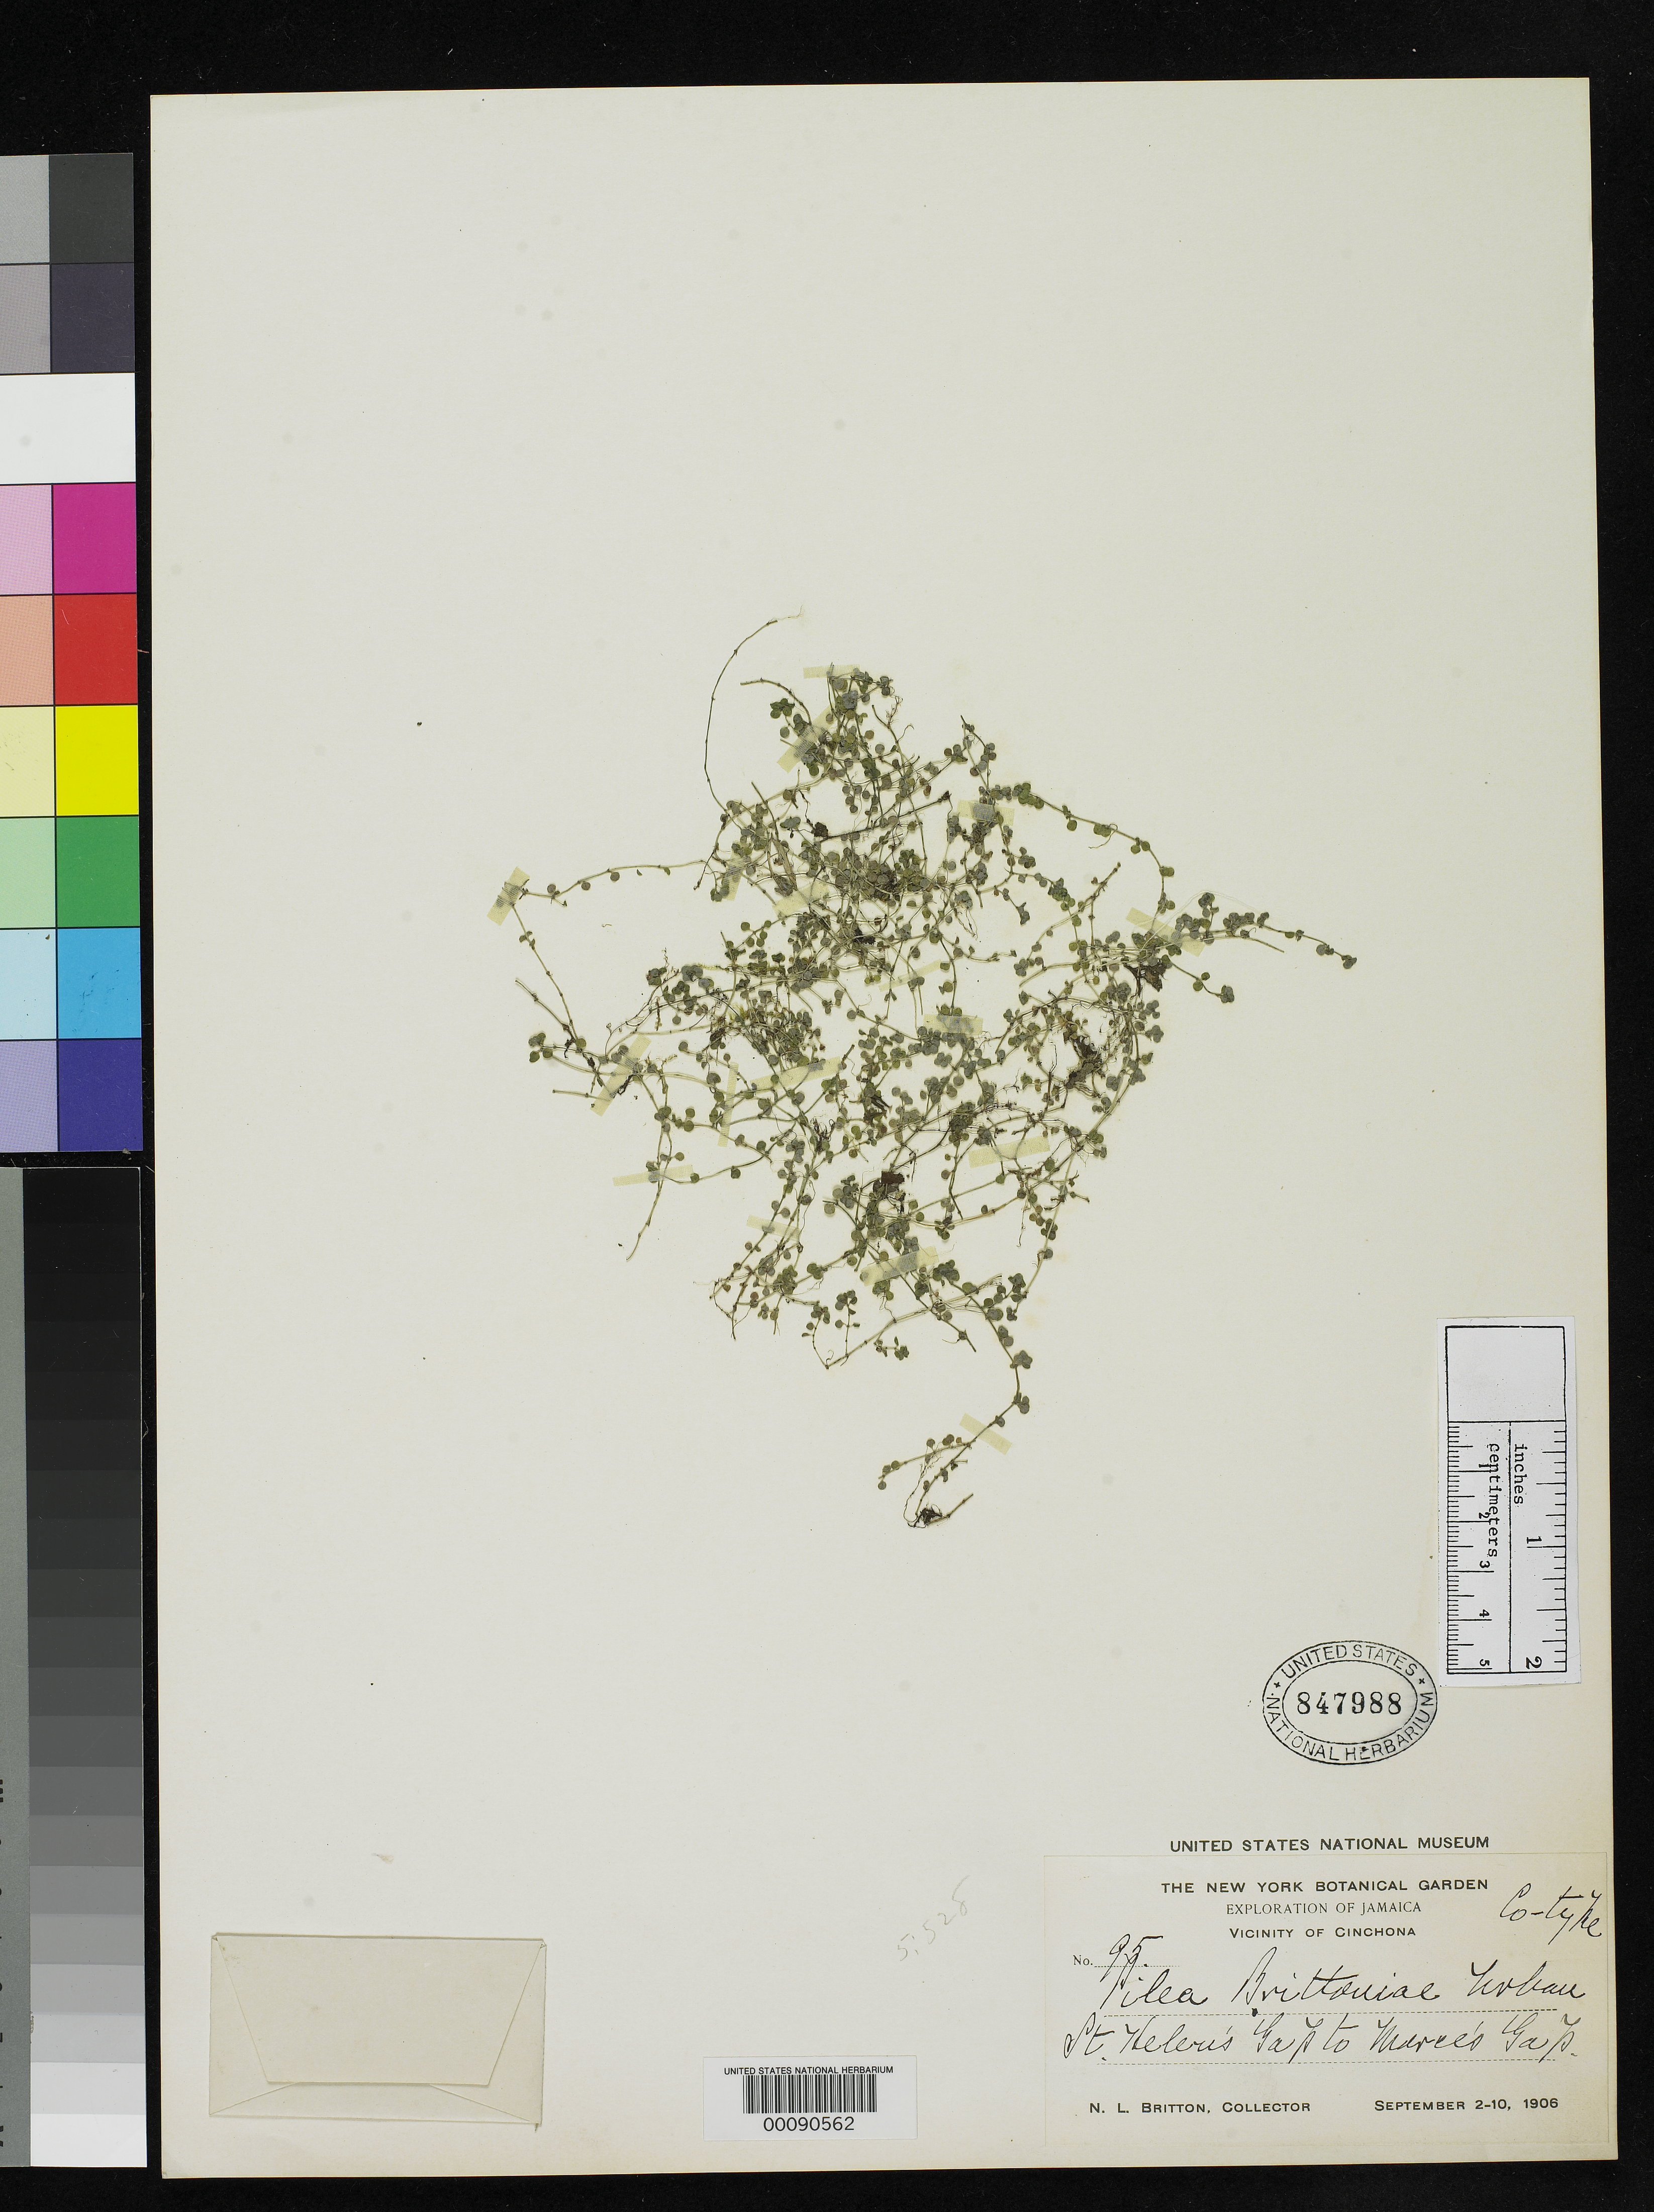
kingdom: Plantae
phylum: Tracheophyta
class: Magnoliopsida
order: Rosales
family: Urticaceae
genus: Pilea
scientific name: Pilea brittoniae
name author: Urb.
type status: Isotype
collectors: N. Britton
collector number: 95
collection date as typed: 02 Sep 1906 to 10 Sep 1906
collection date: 1906-09-02/1906-09-10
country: Jamaica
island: Greater Antilles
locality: Between St. Helen's Gap and Morce's Gap.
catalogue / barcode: US 847988